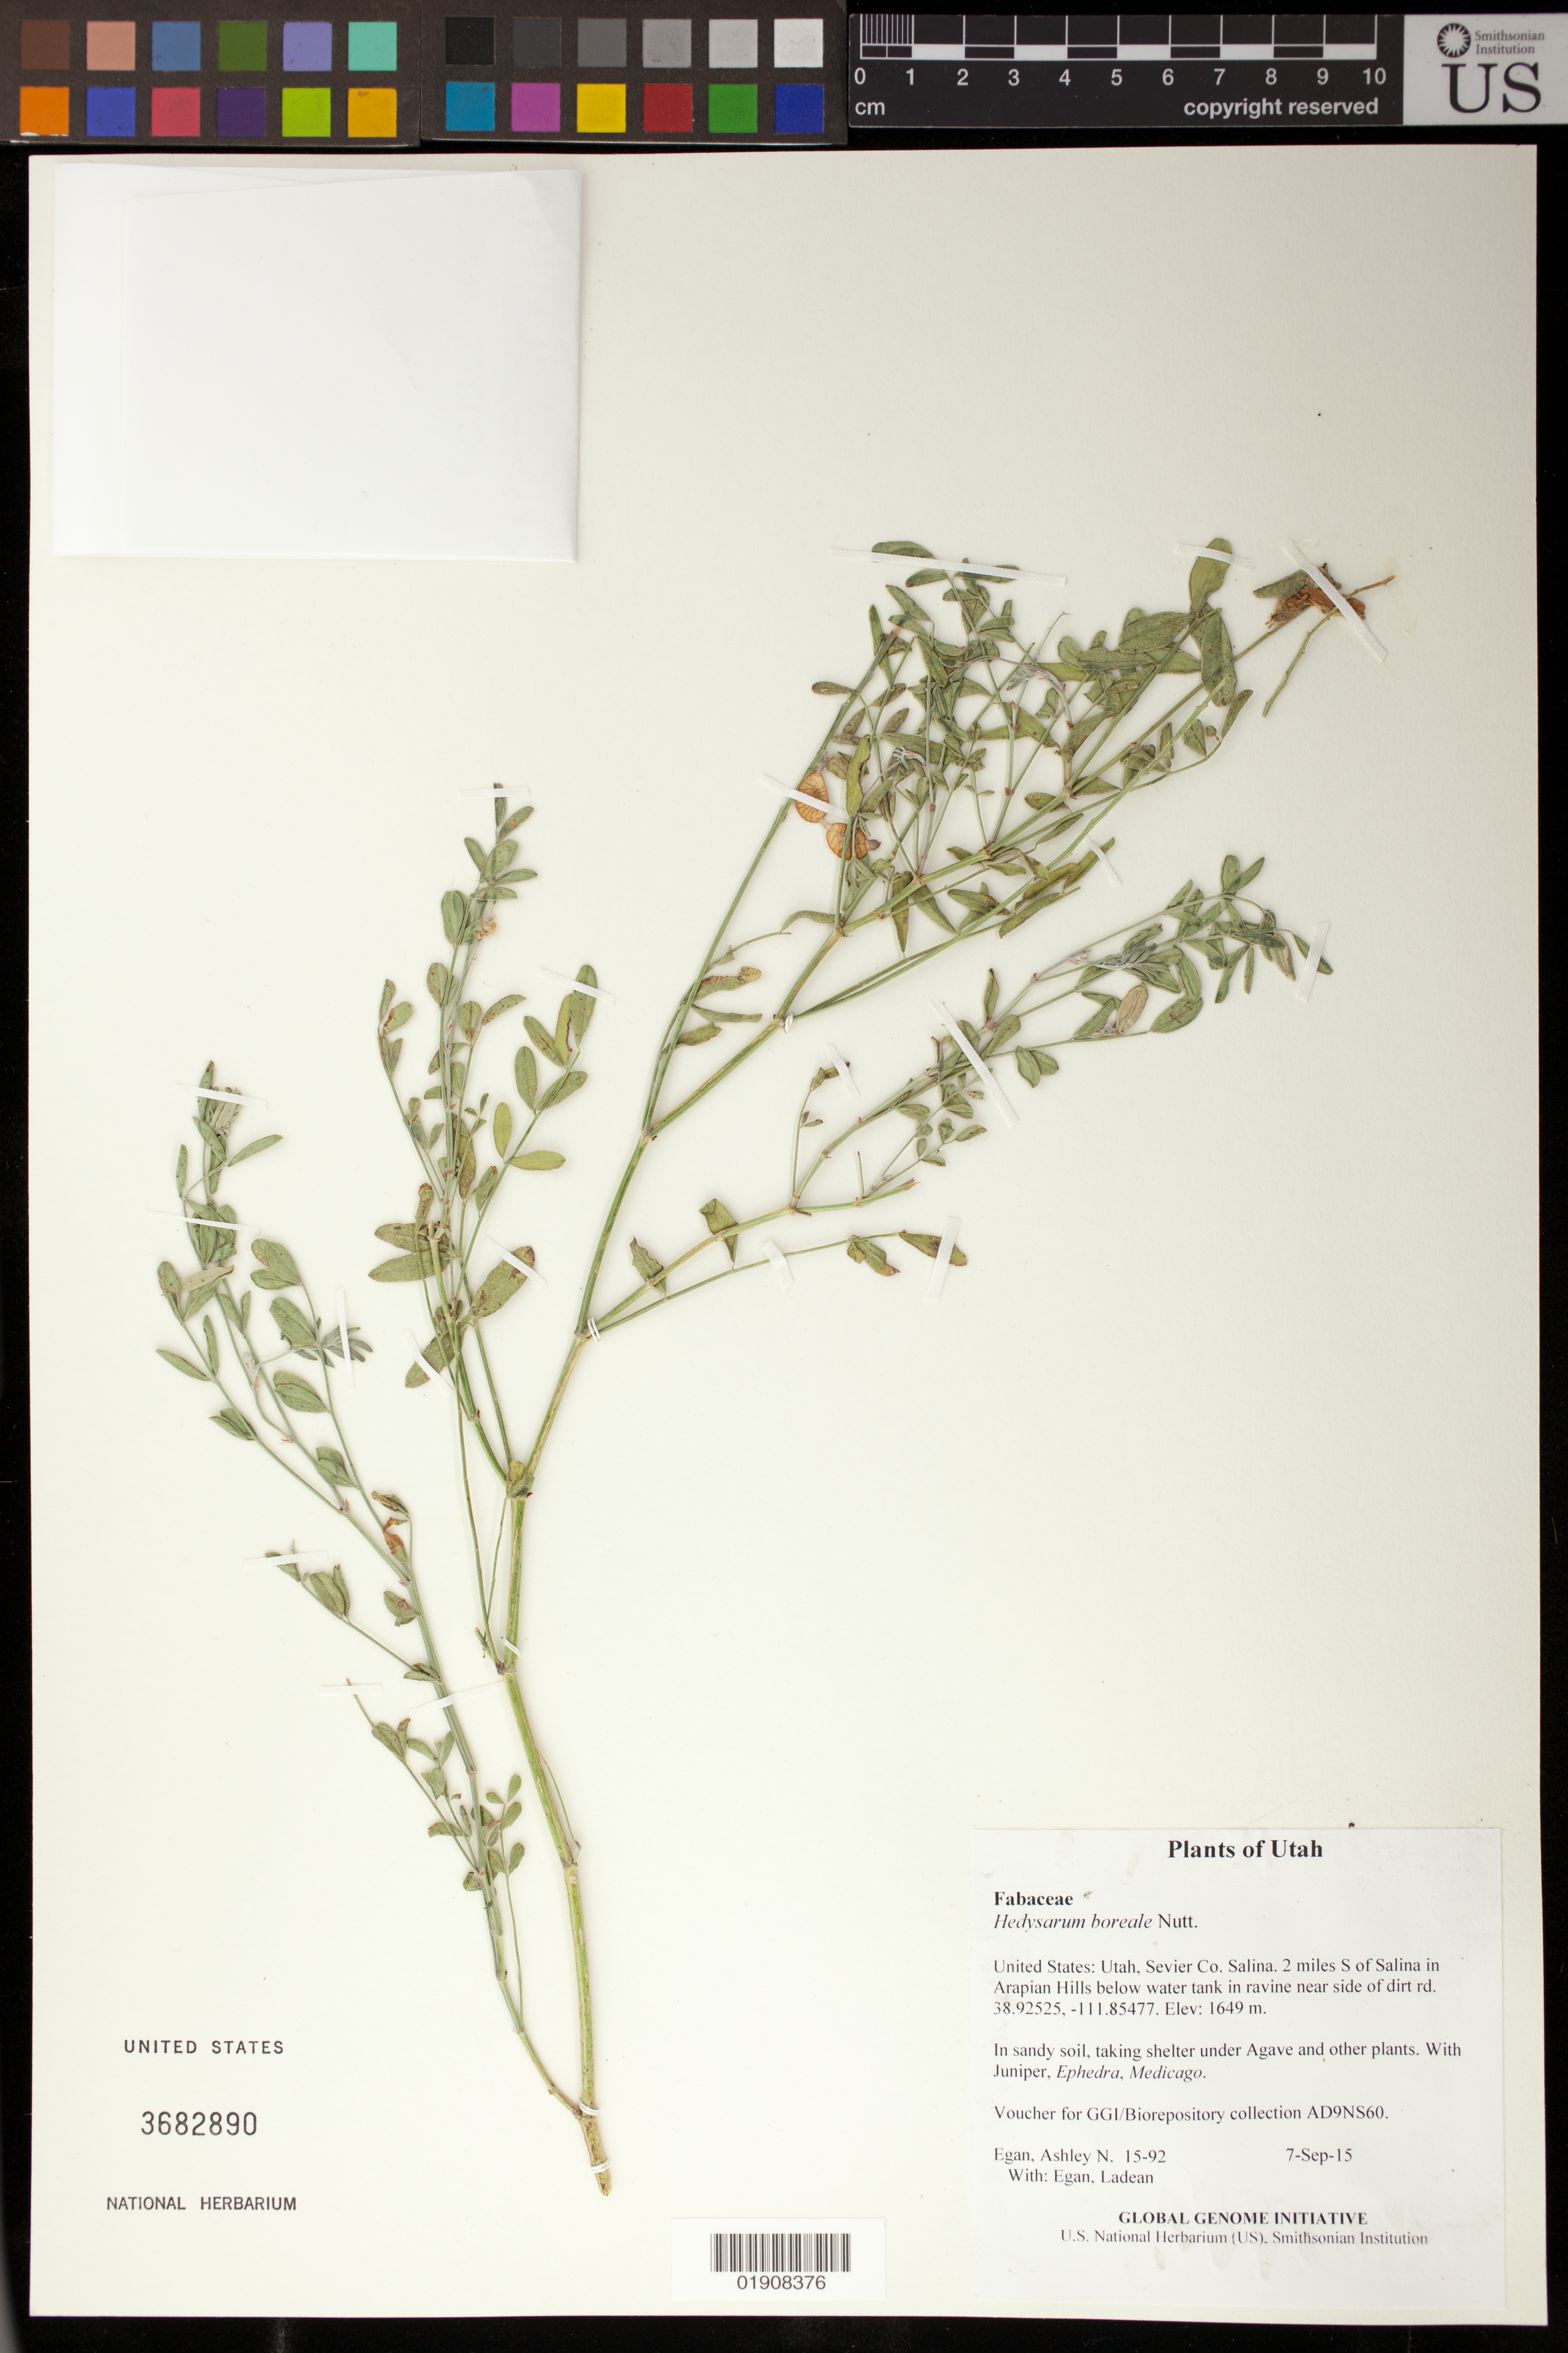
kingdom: Plantae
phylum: Tracheophyta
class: Magnoliopsida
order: Fabales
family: Fabaceae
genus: Hedysarum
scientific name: Hedysarum boreale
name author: Nutt.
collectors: A. N. Egan & L. Egan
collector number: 15-92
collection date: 2015-09-07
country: United States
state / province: Utah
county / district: Sevier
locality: Salina. 2 miles S of Salina in Arapian Hills below water tank in ravine near side of dirt rd.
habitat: In sandy soil, taking shelter under Agave and other plants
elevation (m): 1649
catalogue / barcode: US 3682890